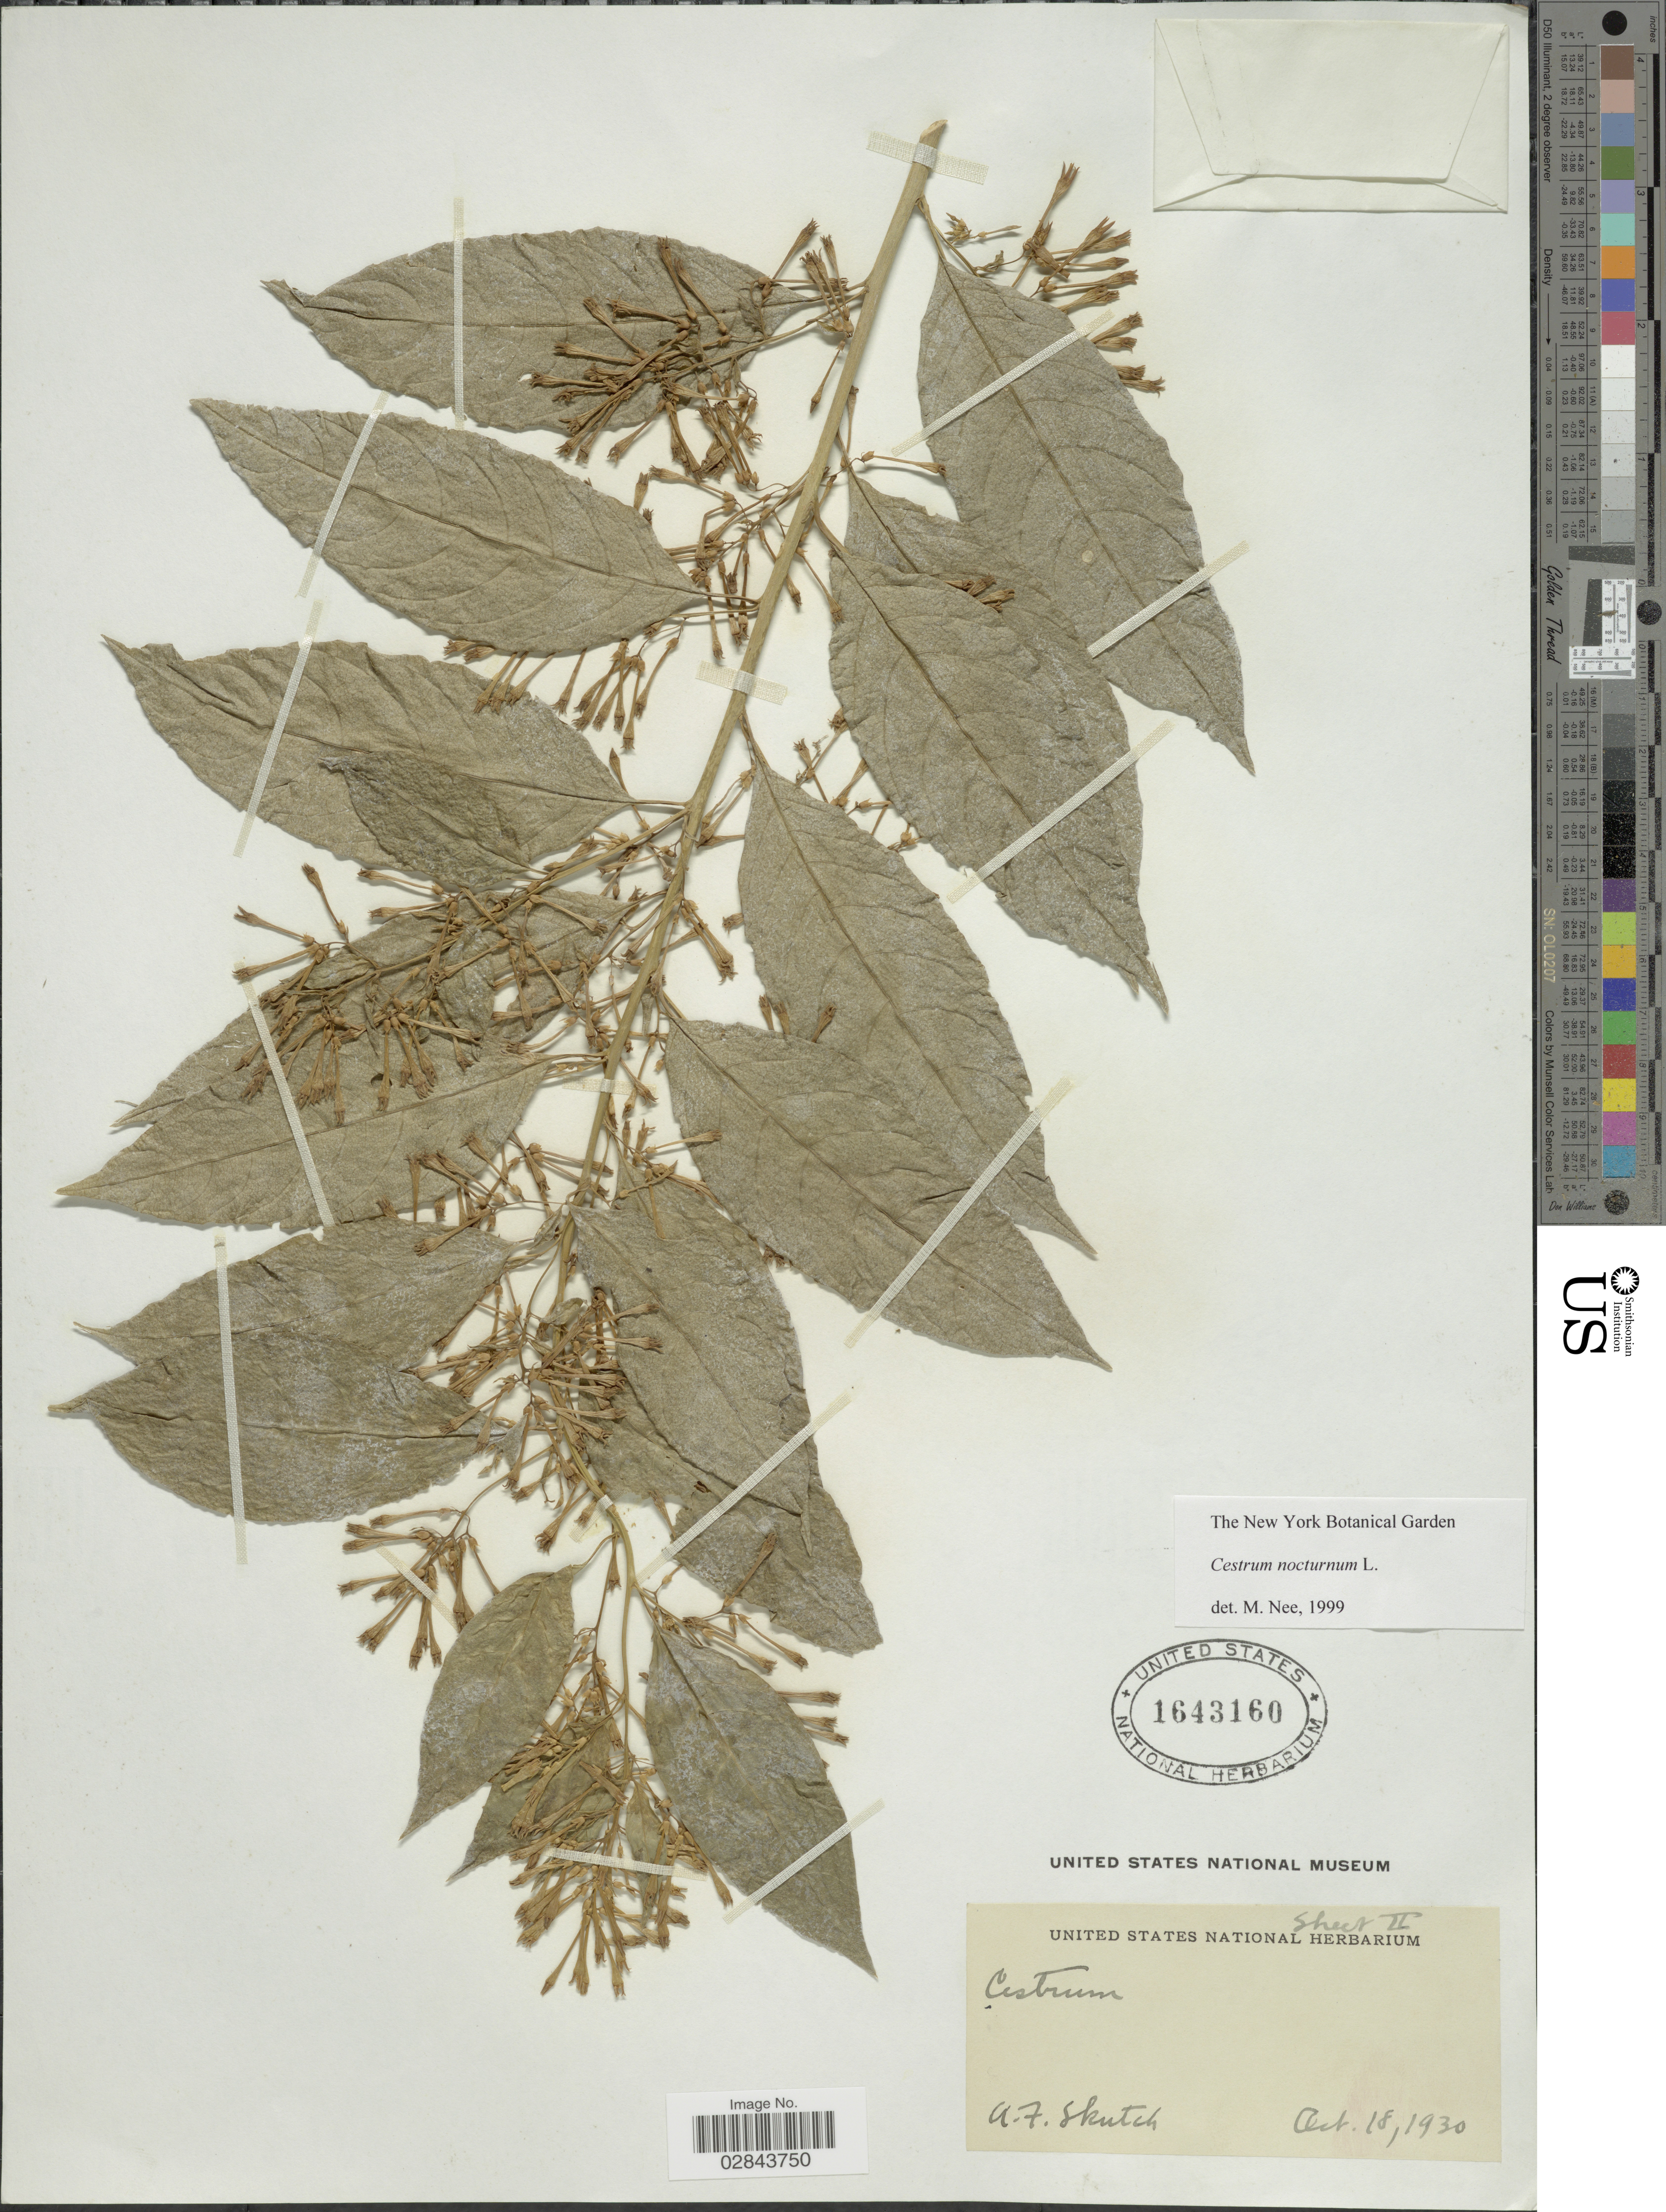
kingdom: Plantae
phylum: Tracheophyta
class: Magnoliopsida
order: Solanales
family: Solanaceae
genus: Cestrum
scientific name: Cestrum nocturnum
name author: L.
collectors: A. F. Skutch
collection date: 1930-10-18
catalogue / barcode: US 1643160